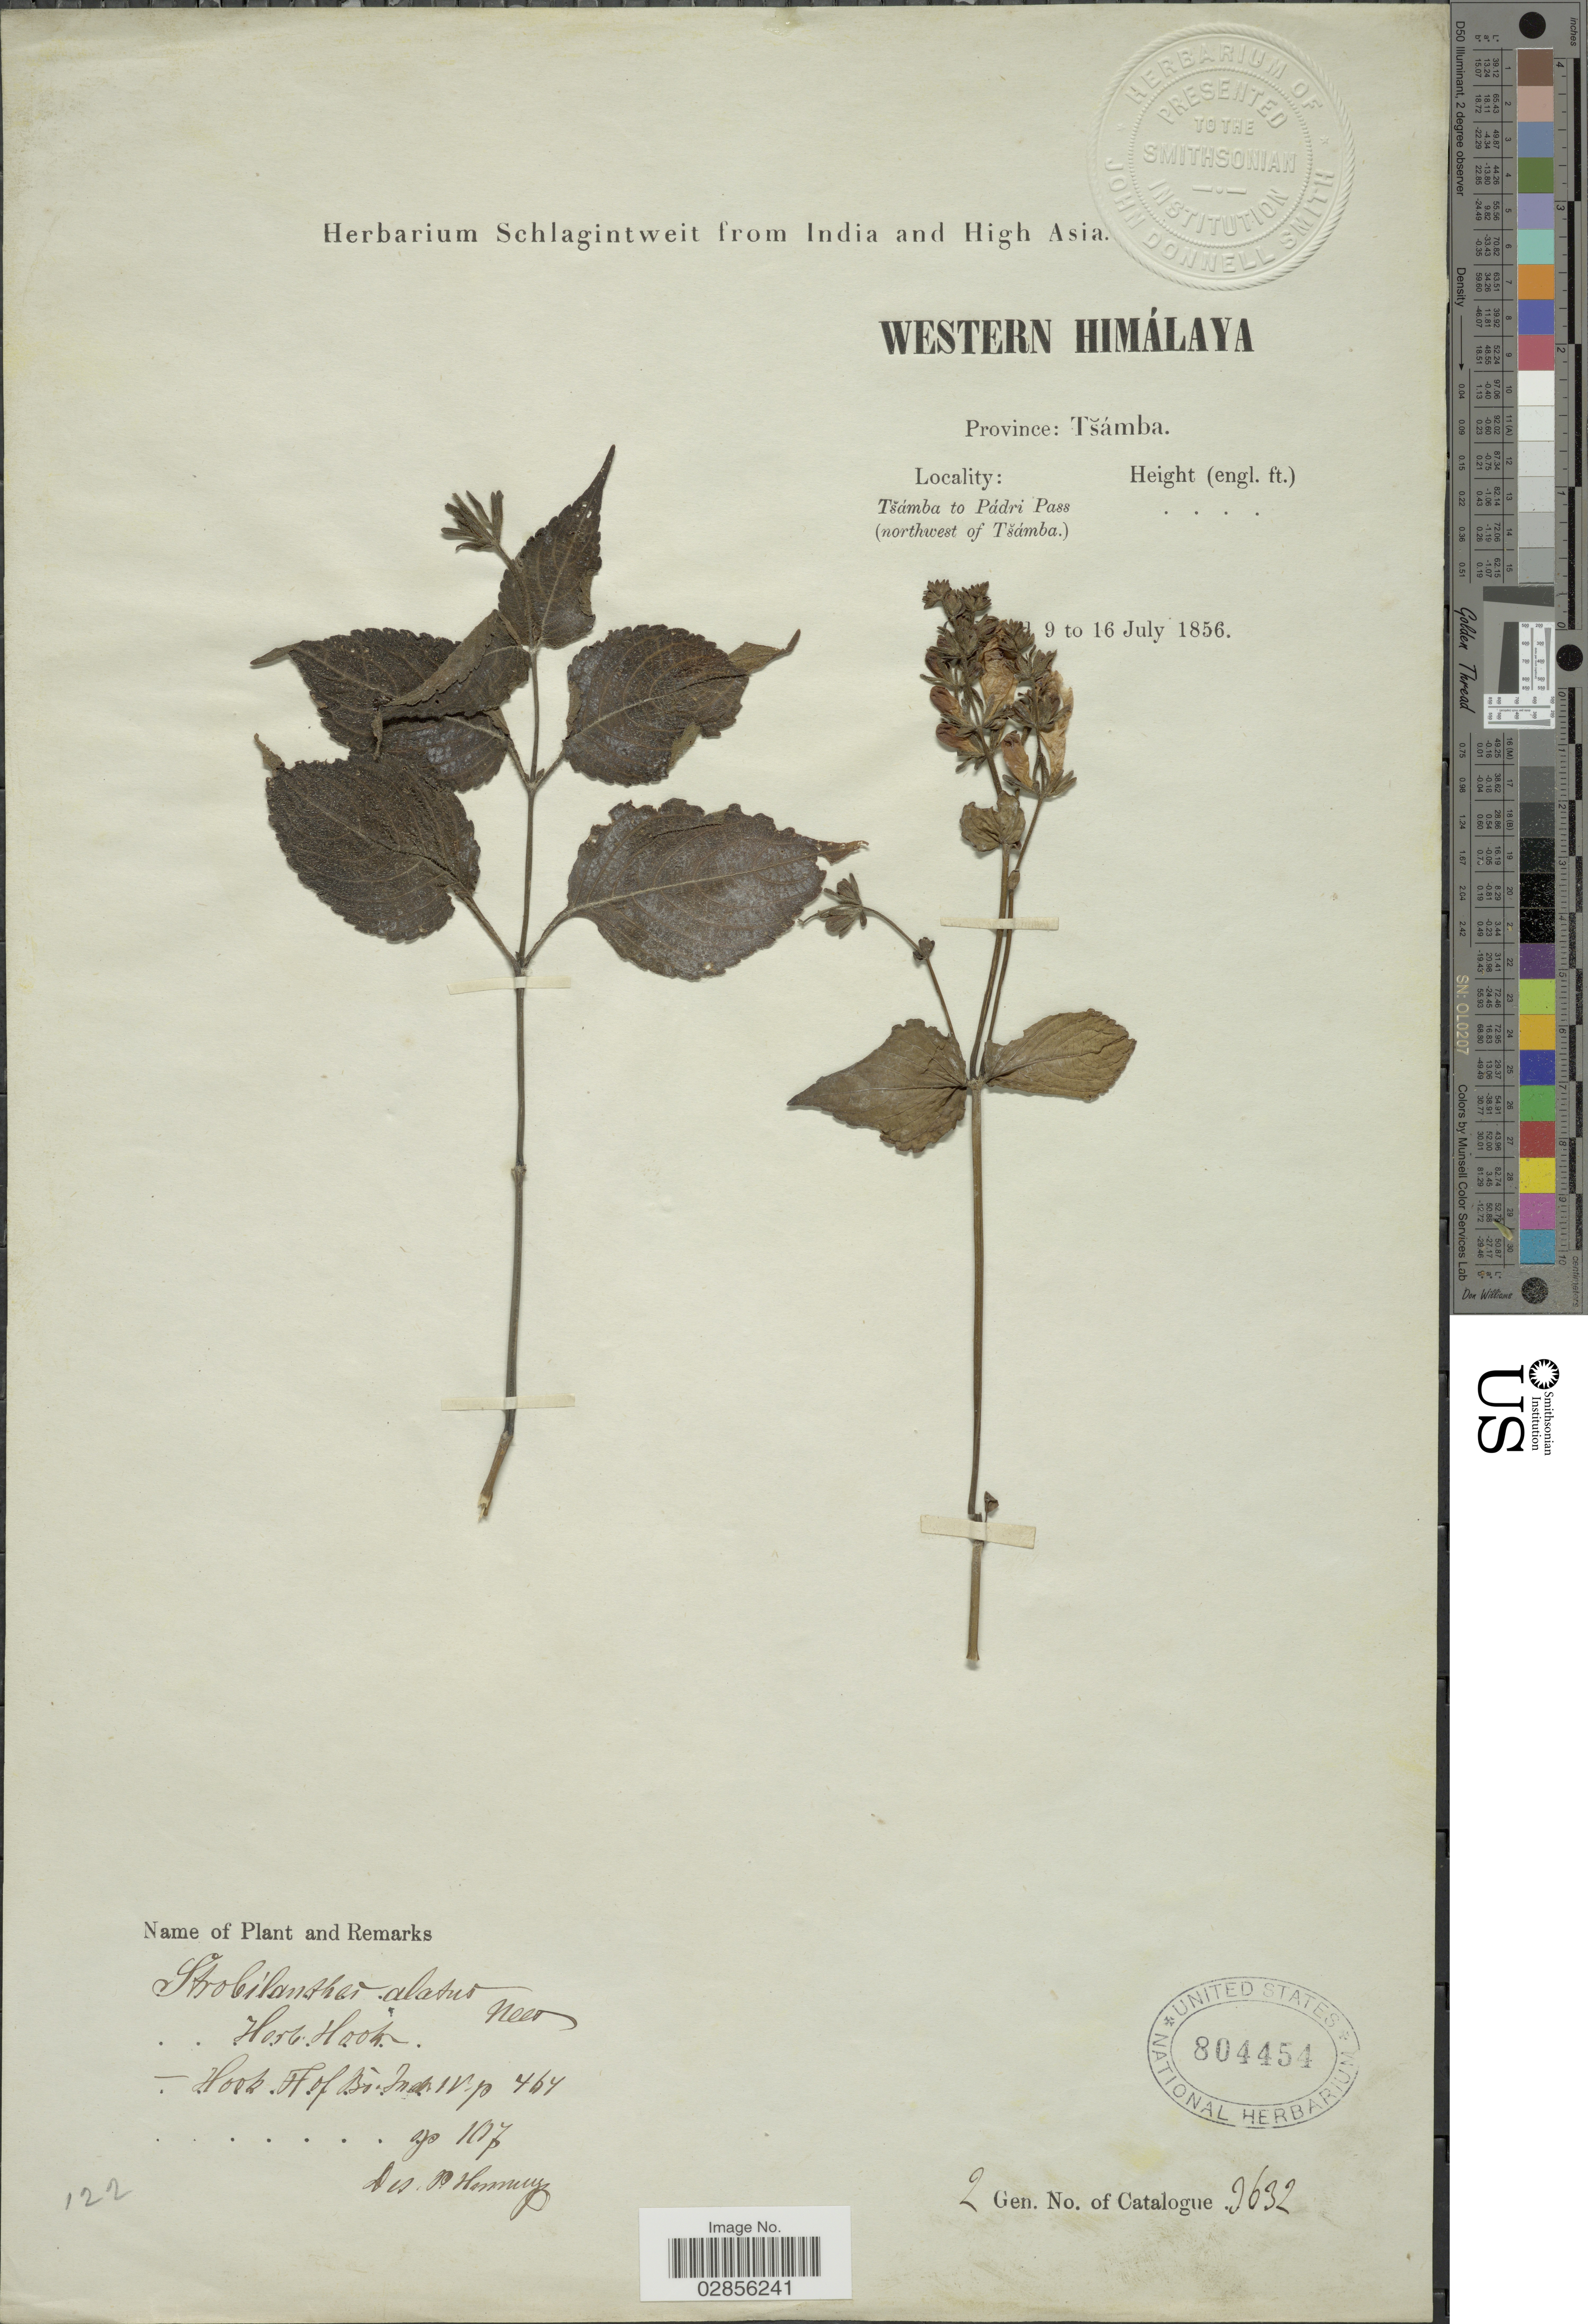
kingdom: Plantae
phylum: Tracheophyta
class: Magnoliopsida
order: Lamiales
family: Acanthaceae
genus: Strobilanthes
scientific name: Strobilanthes attenuata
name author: (Wall. ex Nees) Jacq. ex Nees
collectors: ex herb. Schlagintweit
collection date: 1856-07-09/1856-07-16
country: India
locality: Western Himálaya. Province: Tsámbá. Tsámba to Pádri Pass (northwest of Tsámba).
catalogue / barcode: US 804454